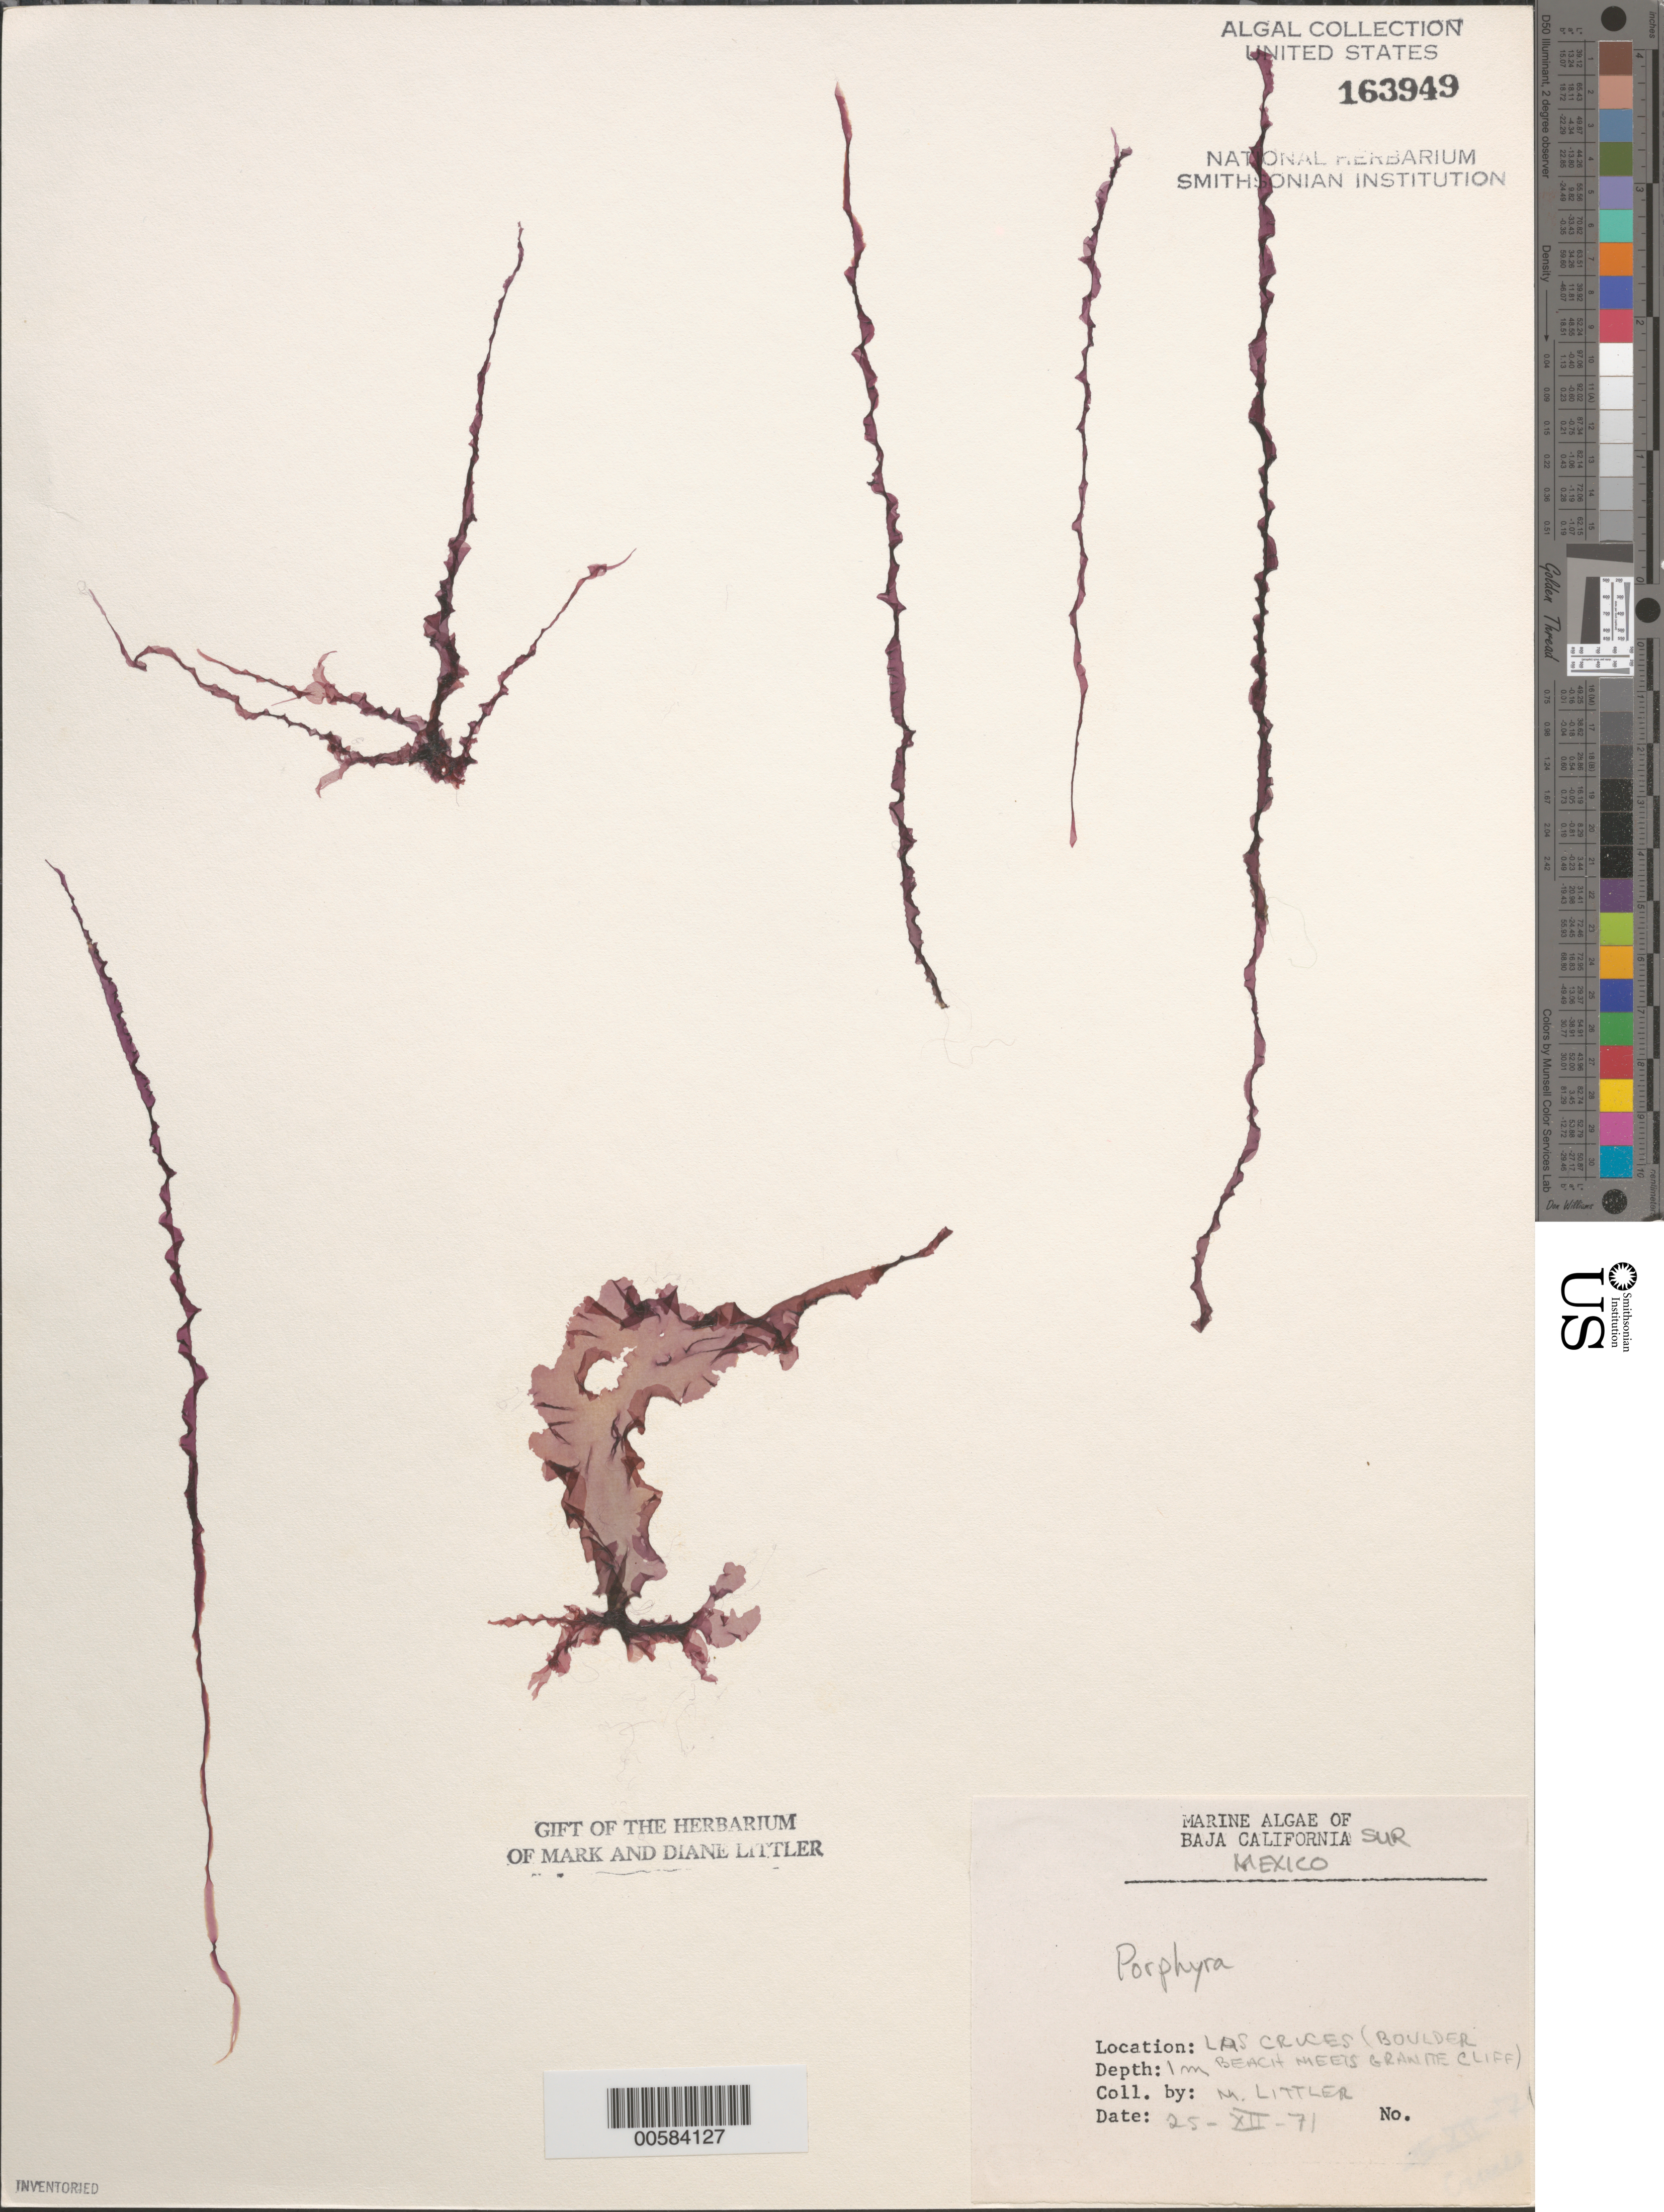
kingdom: Plantae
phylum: Rhodophyta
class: Bangiophyceae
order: Bangiales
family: Bangiaceae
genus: Porphyra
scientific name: Porphyra sp.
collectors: M. M. Littler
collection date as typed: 25 Dec 1971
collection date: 1971-12-25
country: Mexico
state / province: Baja California Sur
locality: Las Cruces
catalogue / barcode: US 163949